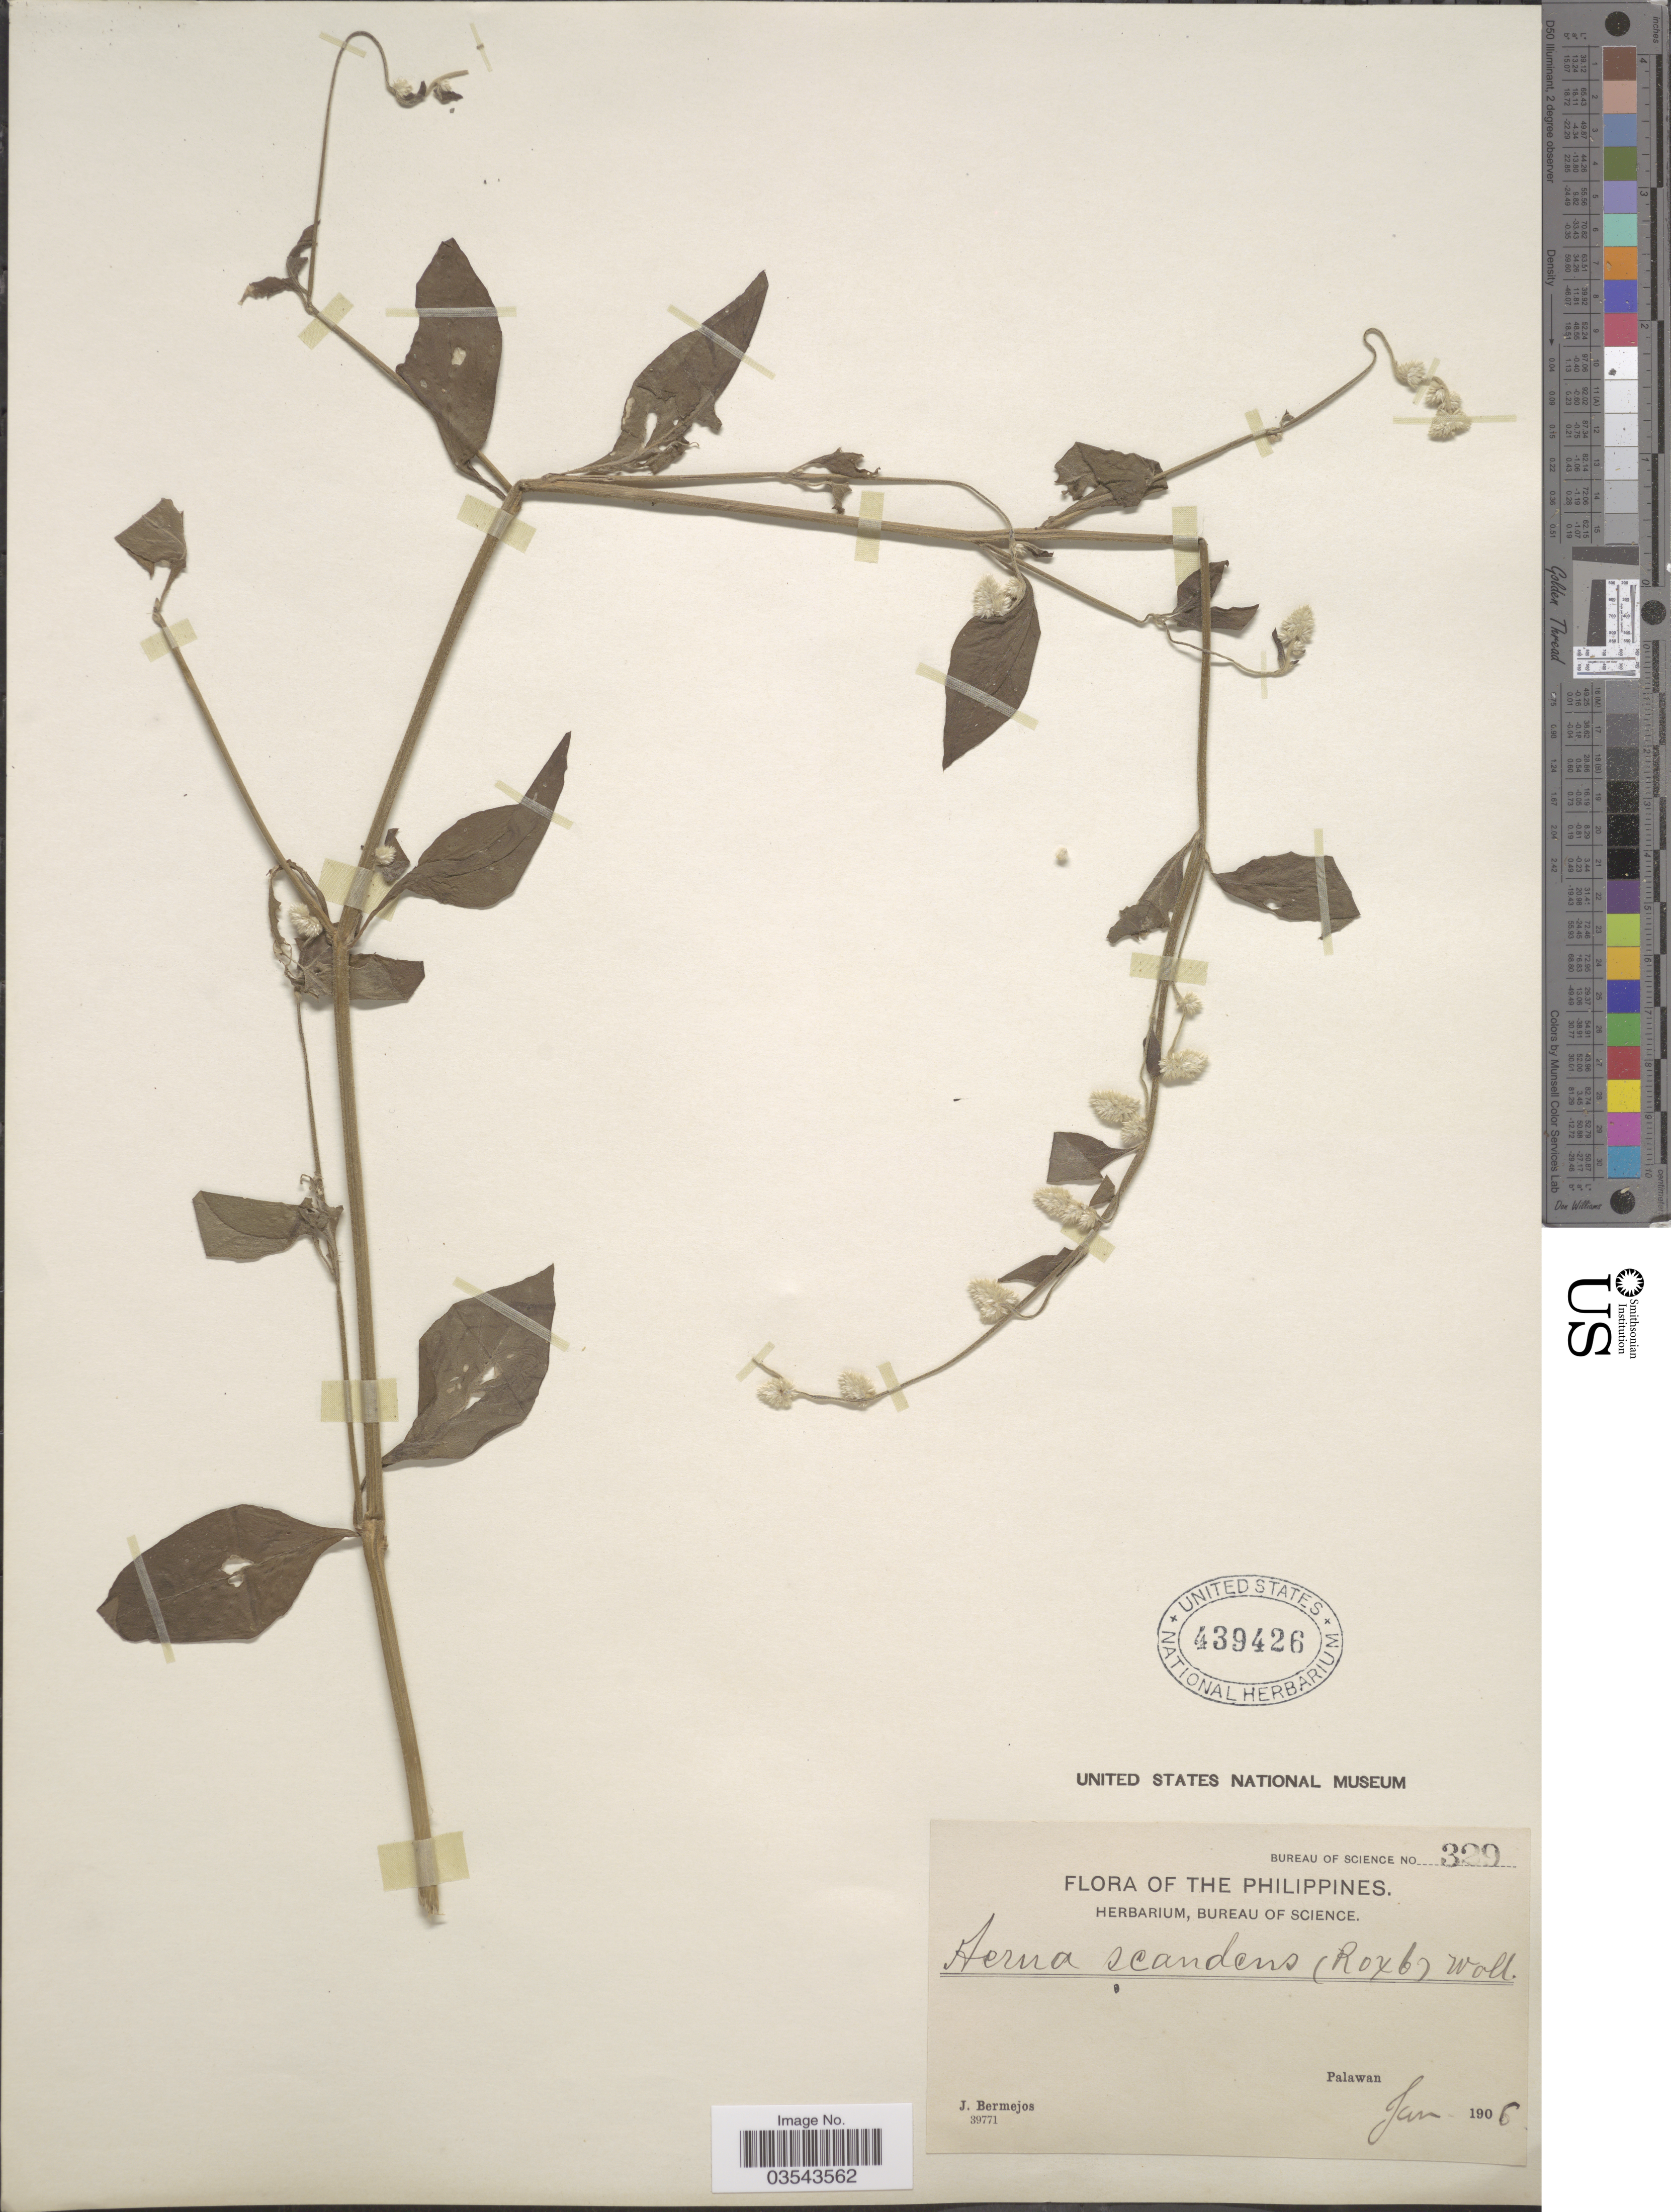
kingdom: Plantae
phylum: Tracheophyta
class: Magnoliopsida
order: Caryophyllales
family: Amaranthaceae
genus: Ouret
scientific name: Ouret sanguinolenta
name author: (L.) Kuntze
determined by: Strong, Mark T., (BOT), Smithsonian Institution - National Museum of Natural History (UNITED STATES)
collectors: J. Bermejos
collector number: Bureau of Science 329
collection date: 1906-01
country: Philippines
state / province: Mimaropa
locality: Palawan.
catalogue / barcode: US 439426